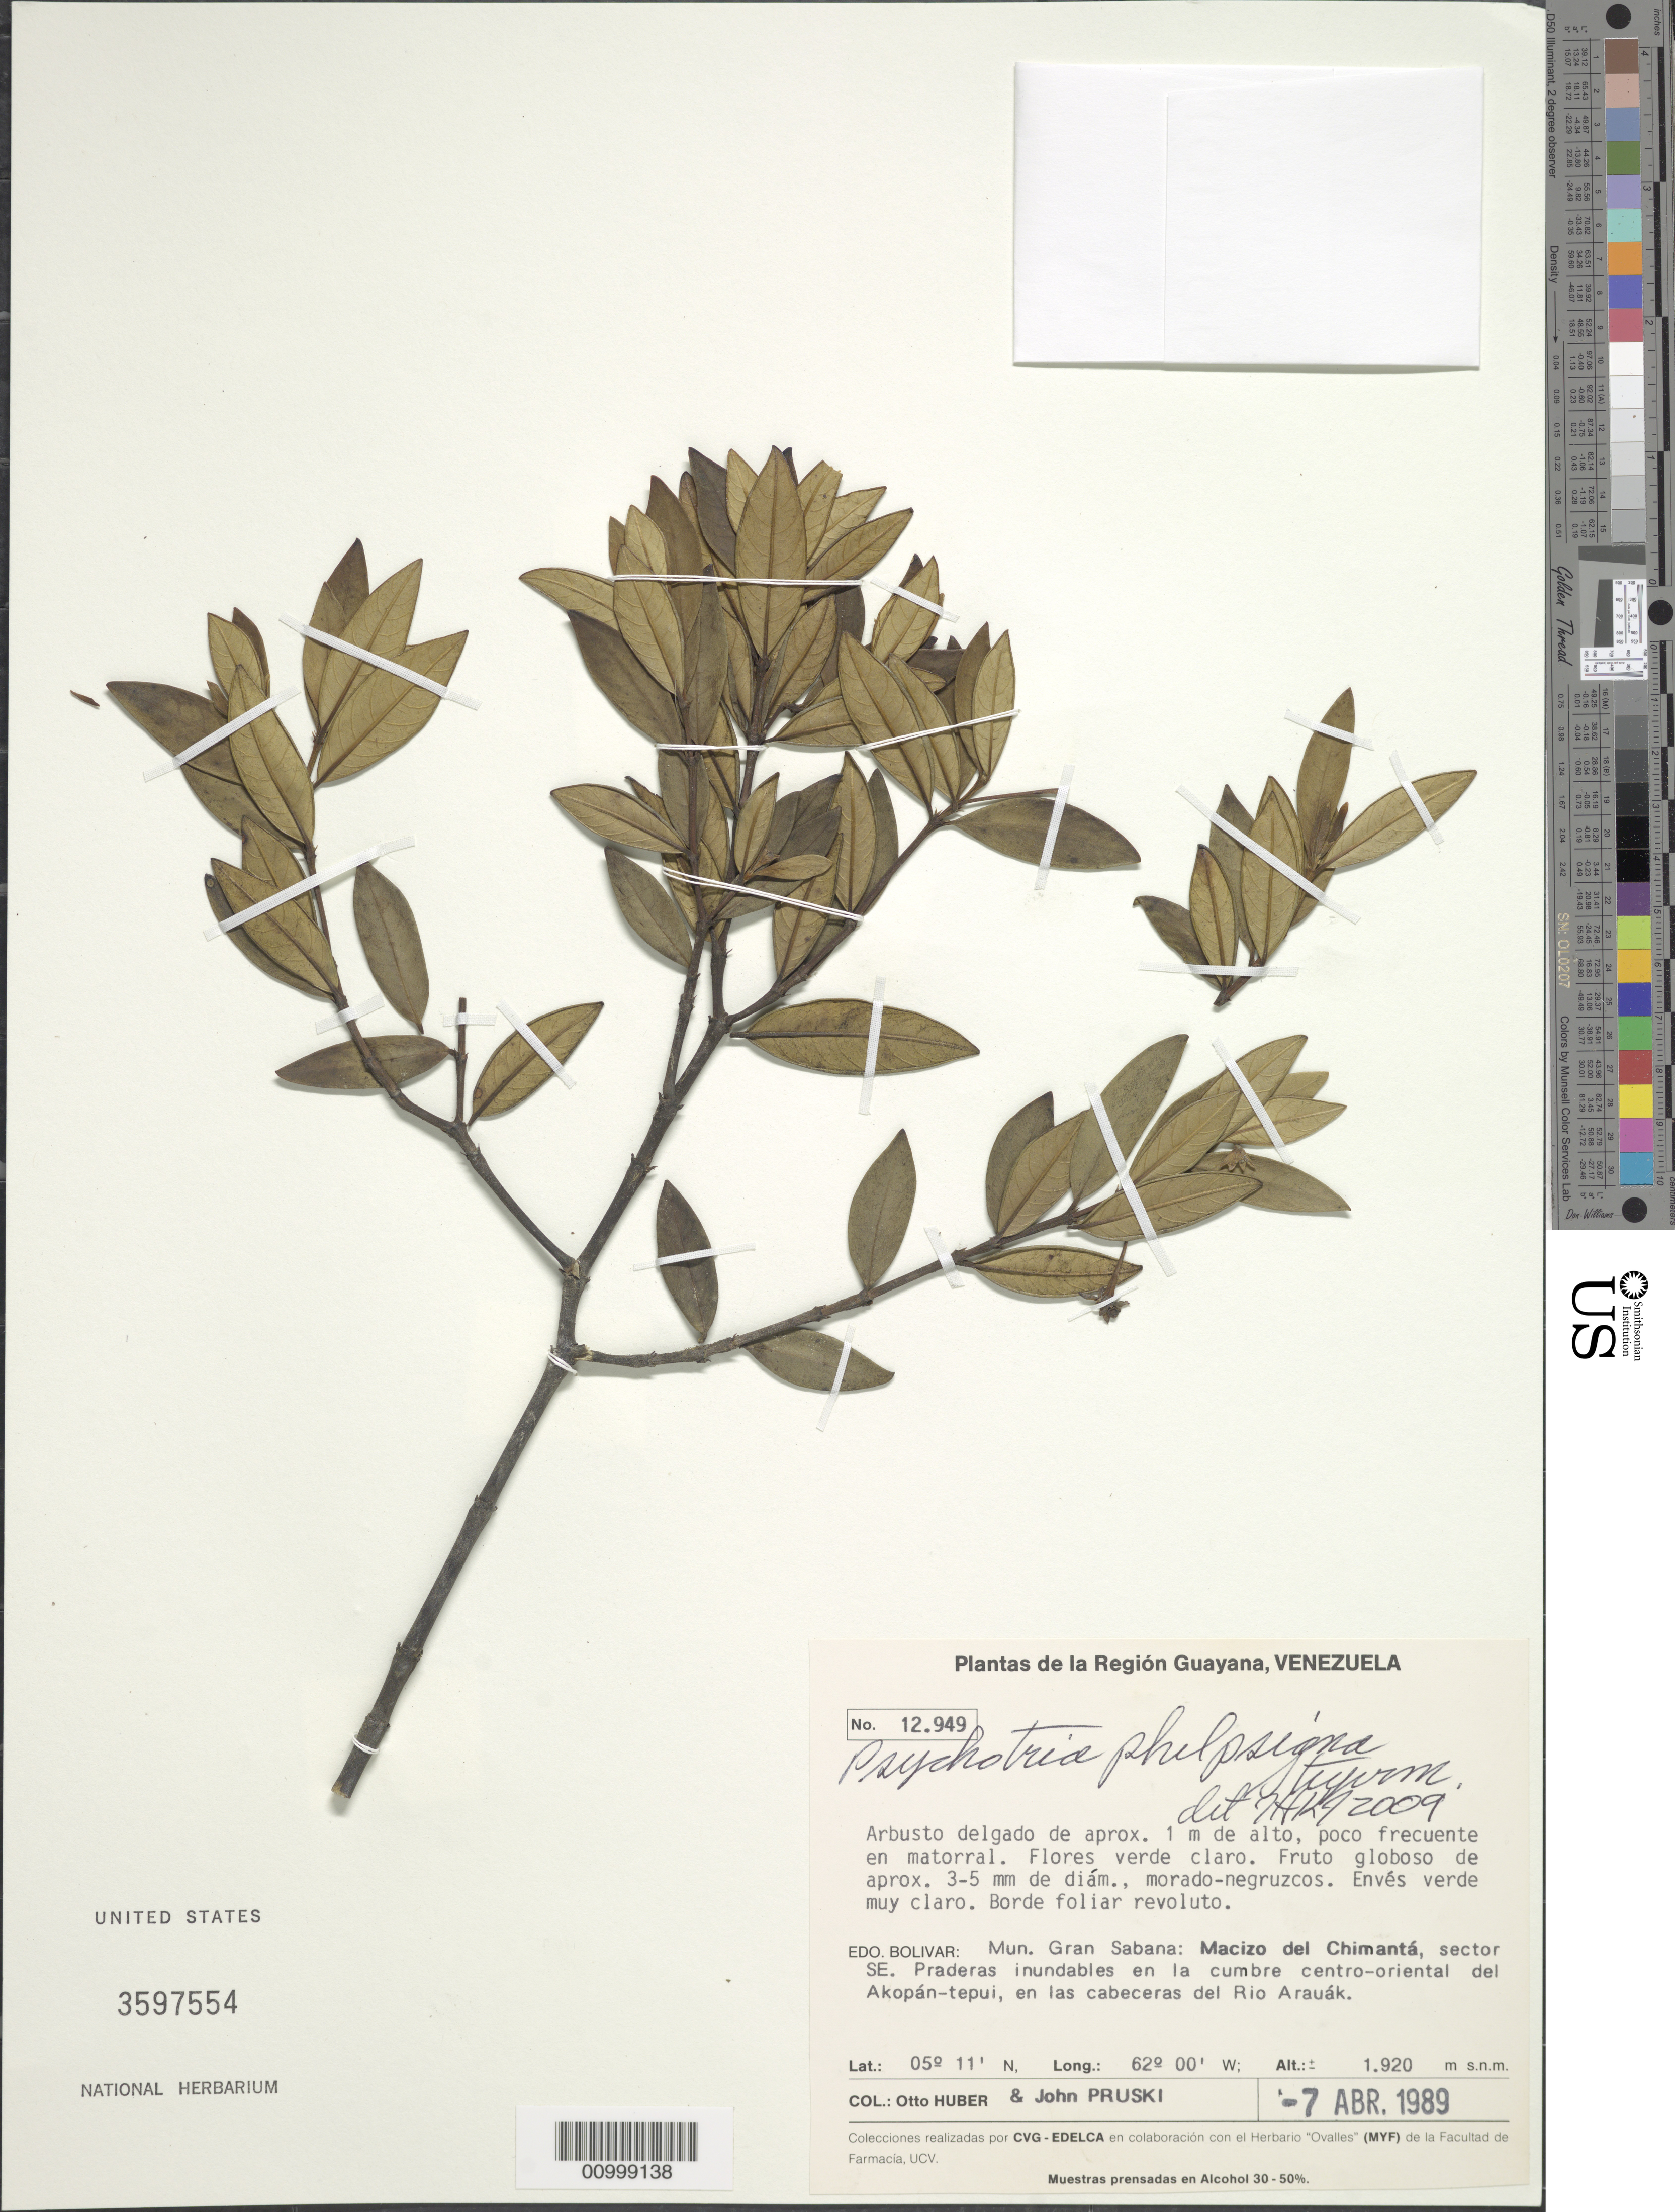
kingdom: Plantae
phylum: Tracheophyta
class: Magnoliopsida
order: Gentianales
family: Rubiaceae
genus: Psychotria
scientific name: Psychotria phelpsiana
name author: Steyerm.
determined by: Kirkbride, J. H.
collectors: O. Huber & J. F. Pruski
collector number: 12949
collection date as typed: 7-Apr-89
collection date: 1989-04-07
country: Venezuela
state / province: Bolívar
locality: Mun. Gran Sabana: Macizo del Chimanta, sector SE. Praderas inundables en la cumbre centro-oriental del Akopan-tepui, en las cabeceras del Rio Arauak.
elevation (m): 1920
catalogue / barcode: US 3597554